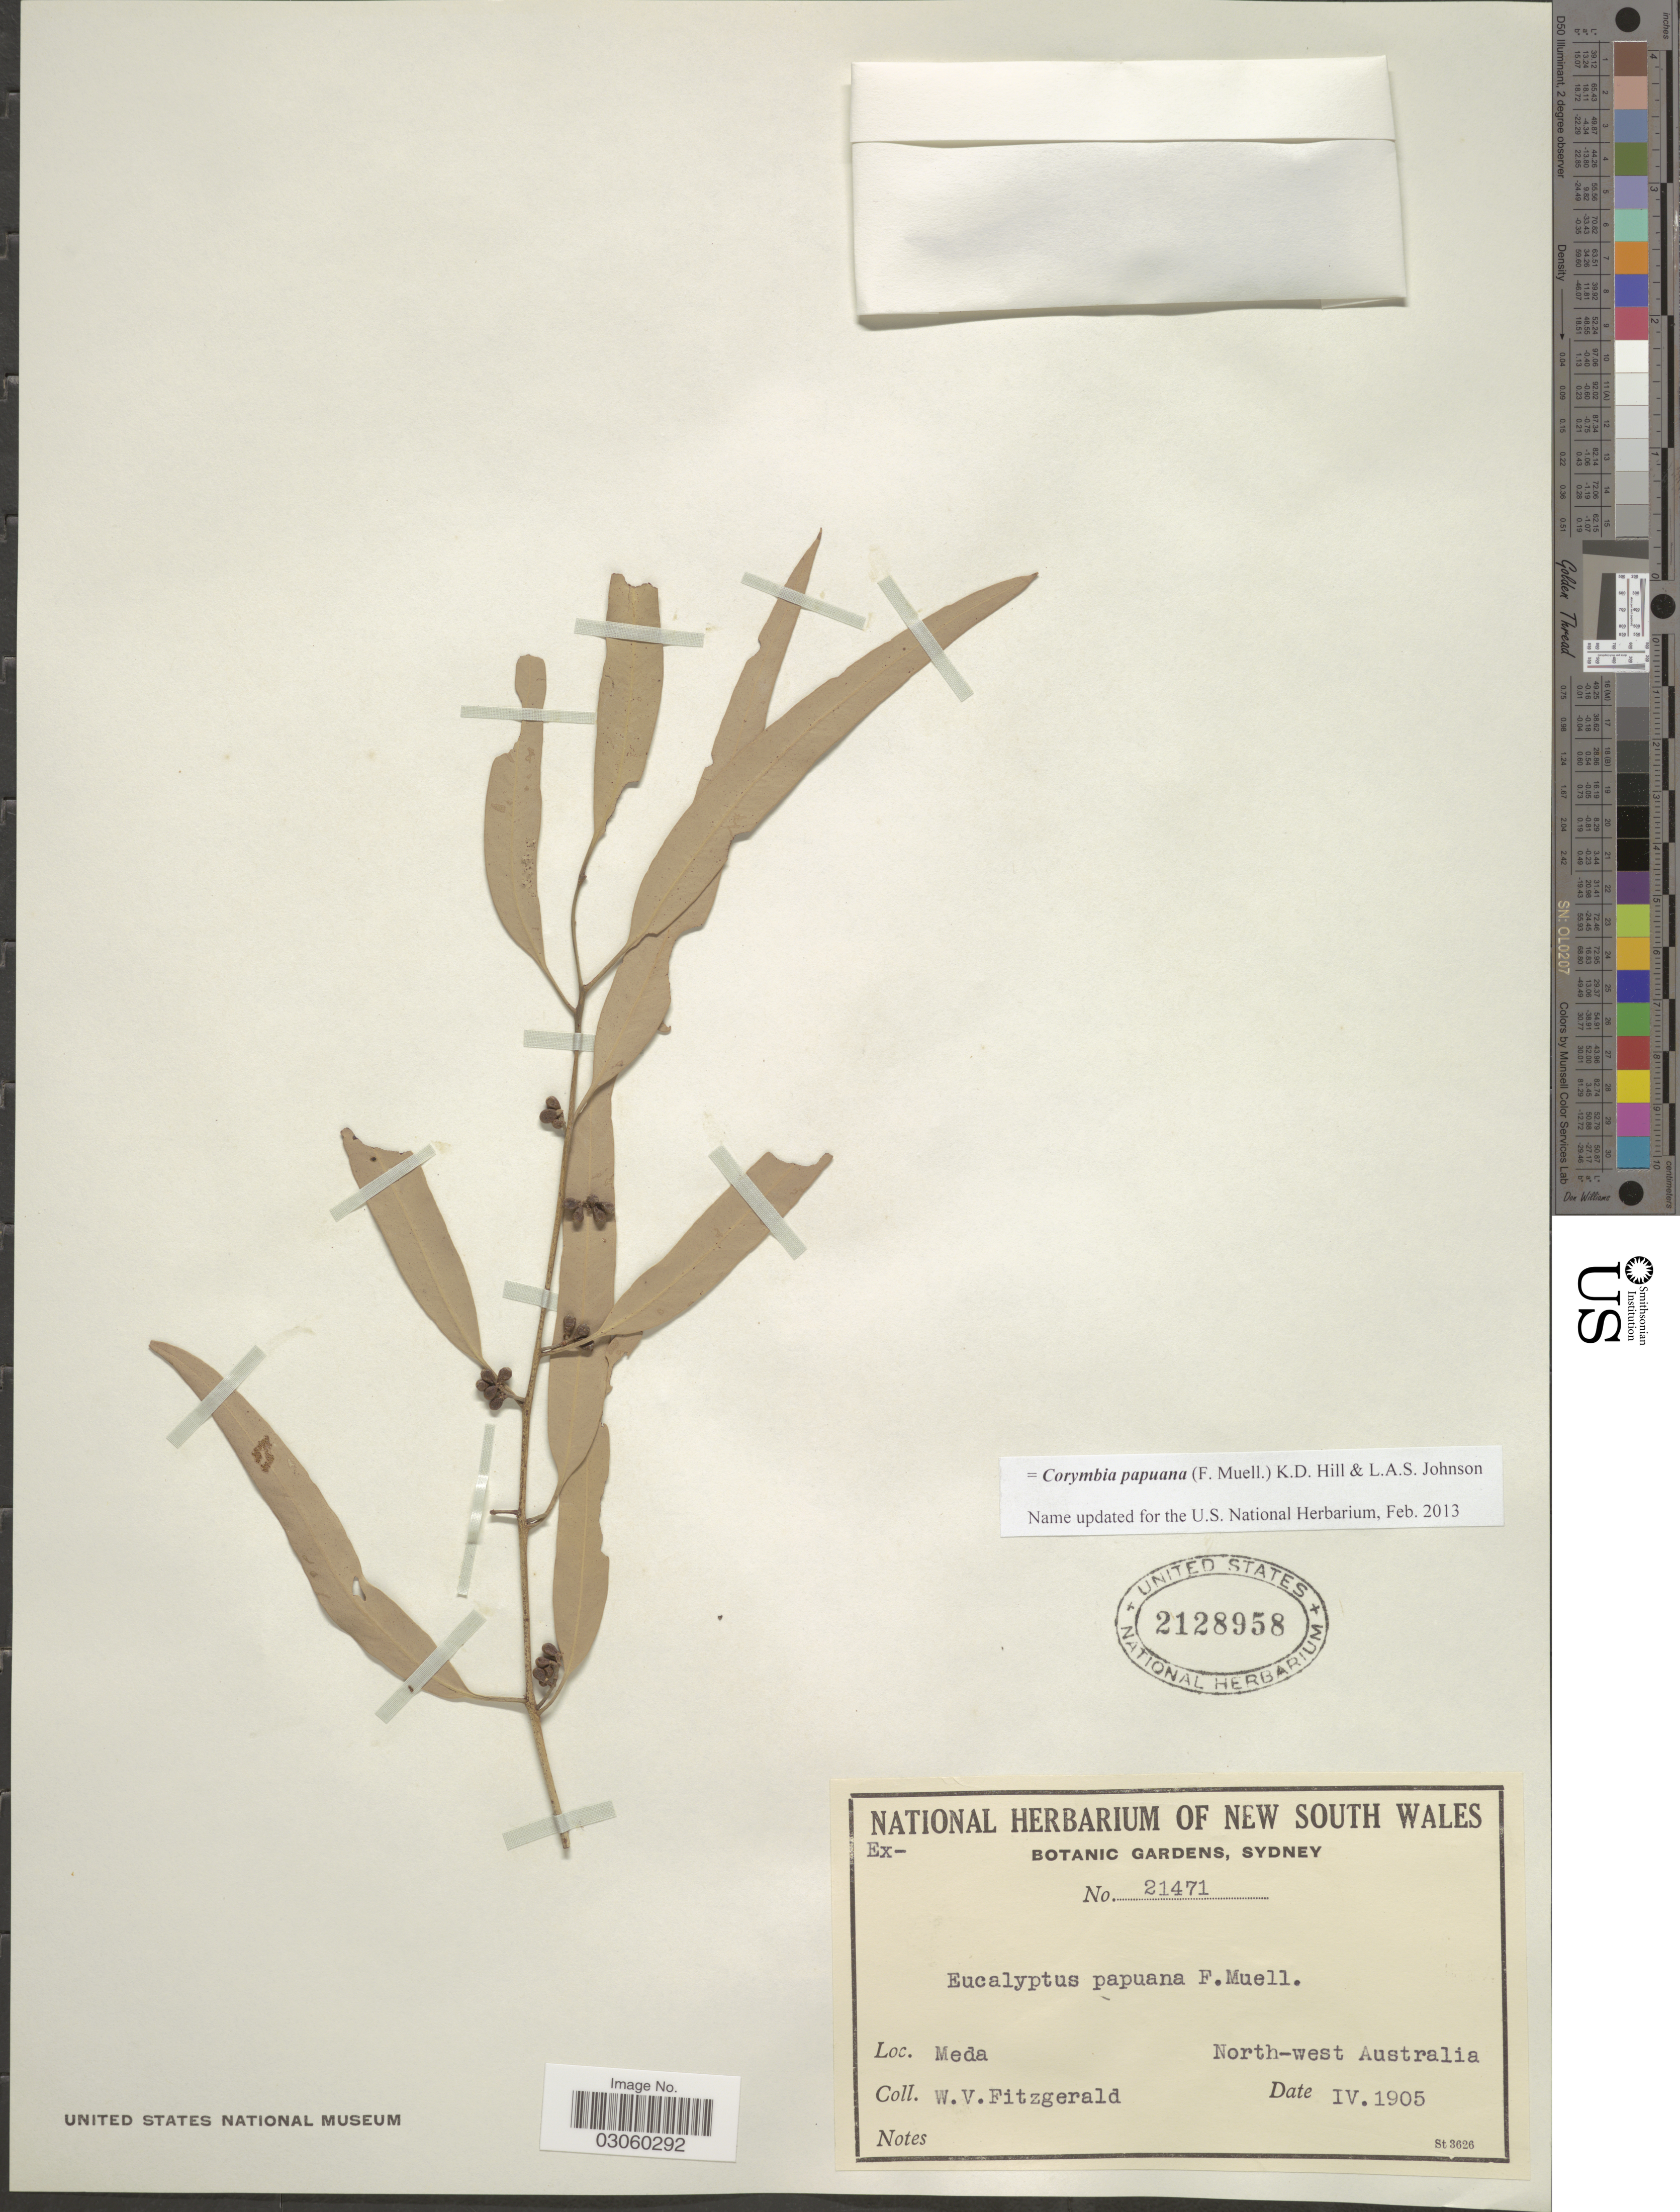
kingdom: Plantae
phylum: Tracheophyta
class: Magnoliopsida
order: Myrtales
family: Myrtaceae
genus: Corymbia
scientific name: Corymbia papuana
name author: (F. Muell.) K.D. Hill & L.A.S. Johnson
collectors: W. Fitzgerald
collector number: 21471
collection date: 1905-04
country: Australia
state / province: New South Wales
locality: Meda. North-west Australia.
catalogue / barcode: US 2128958